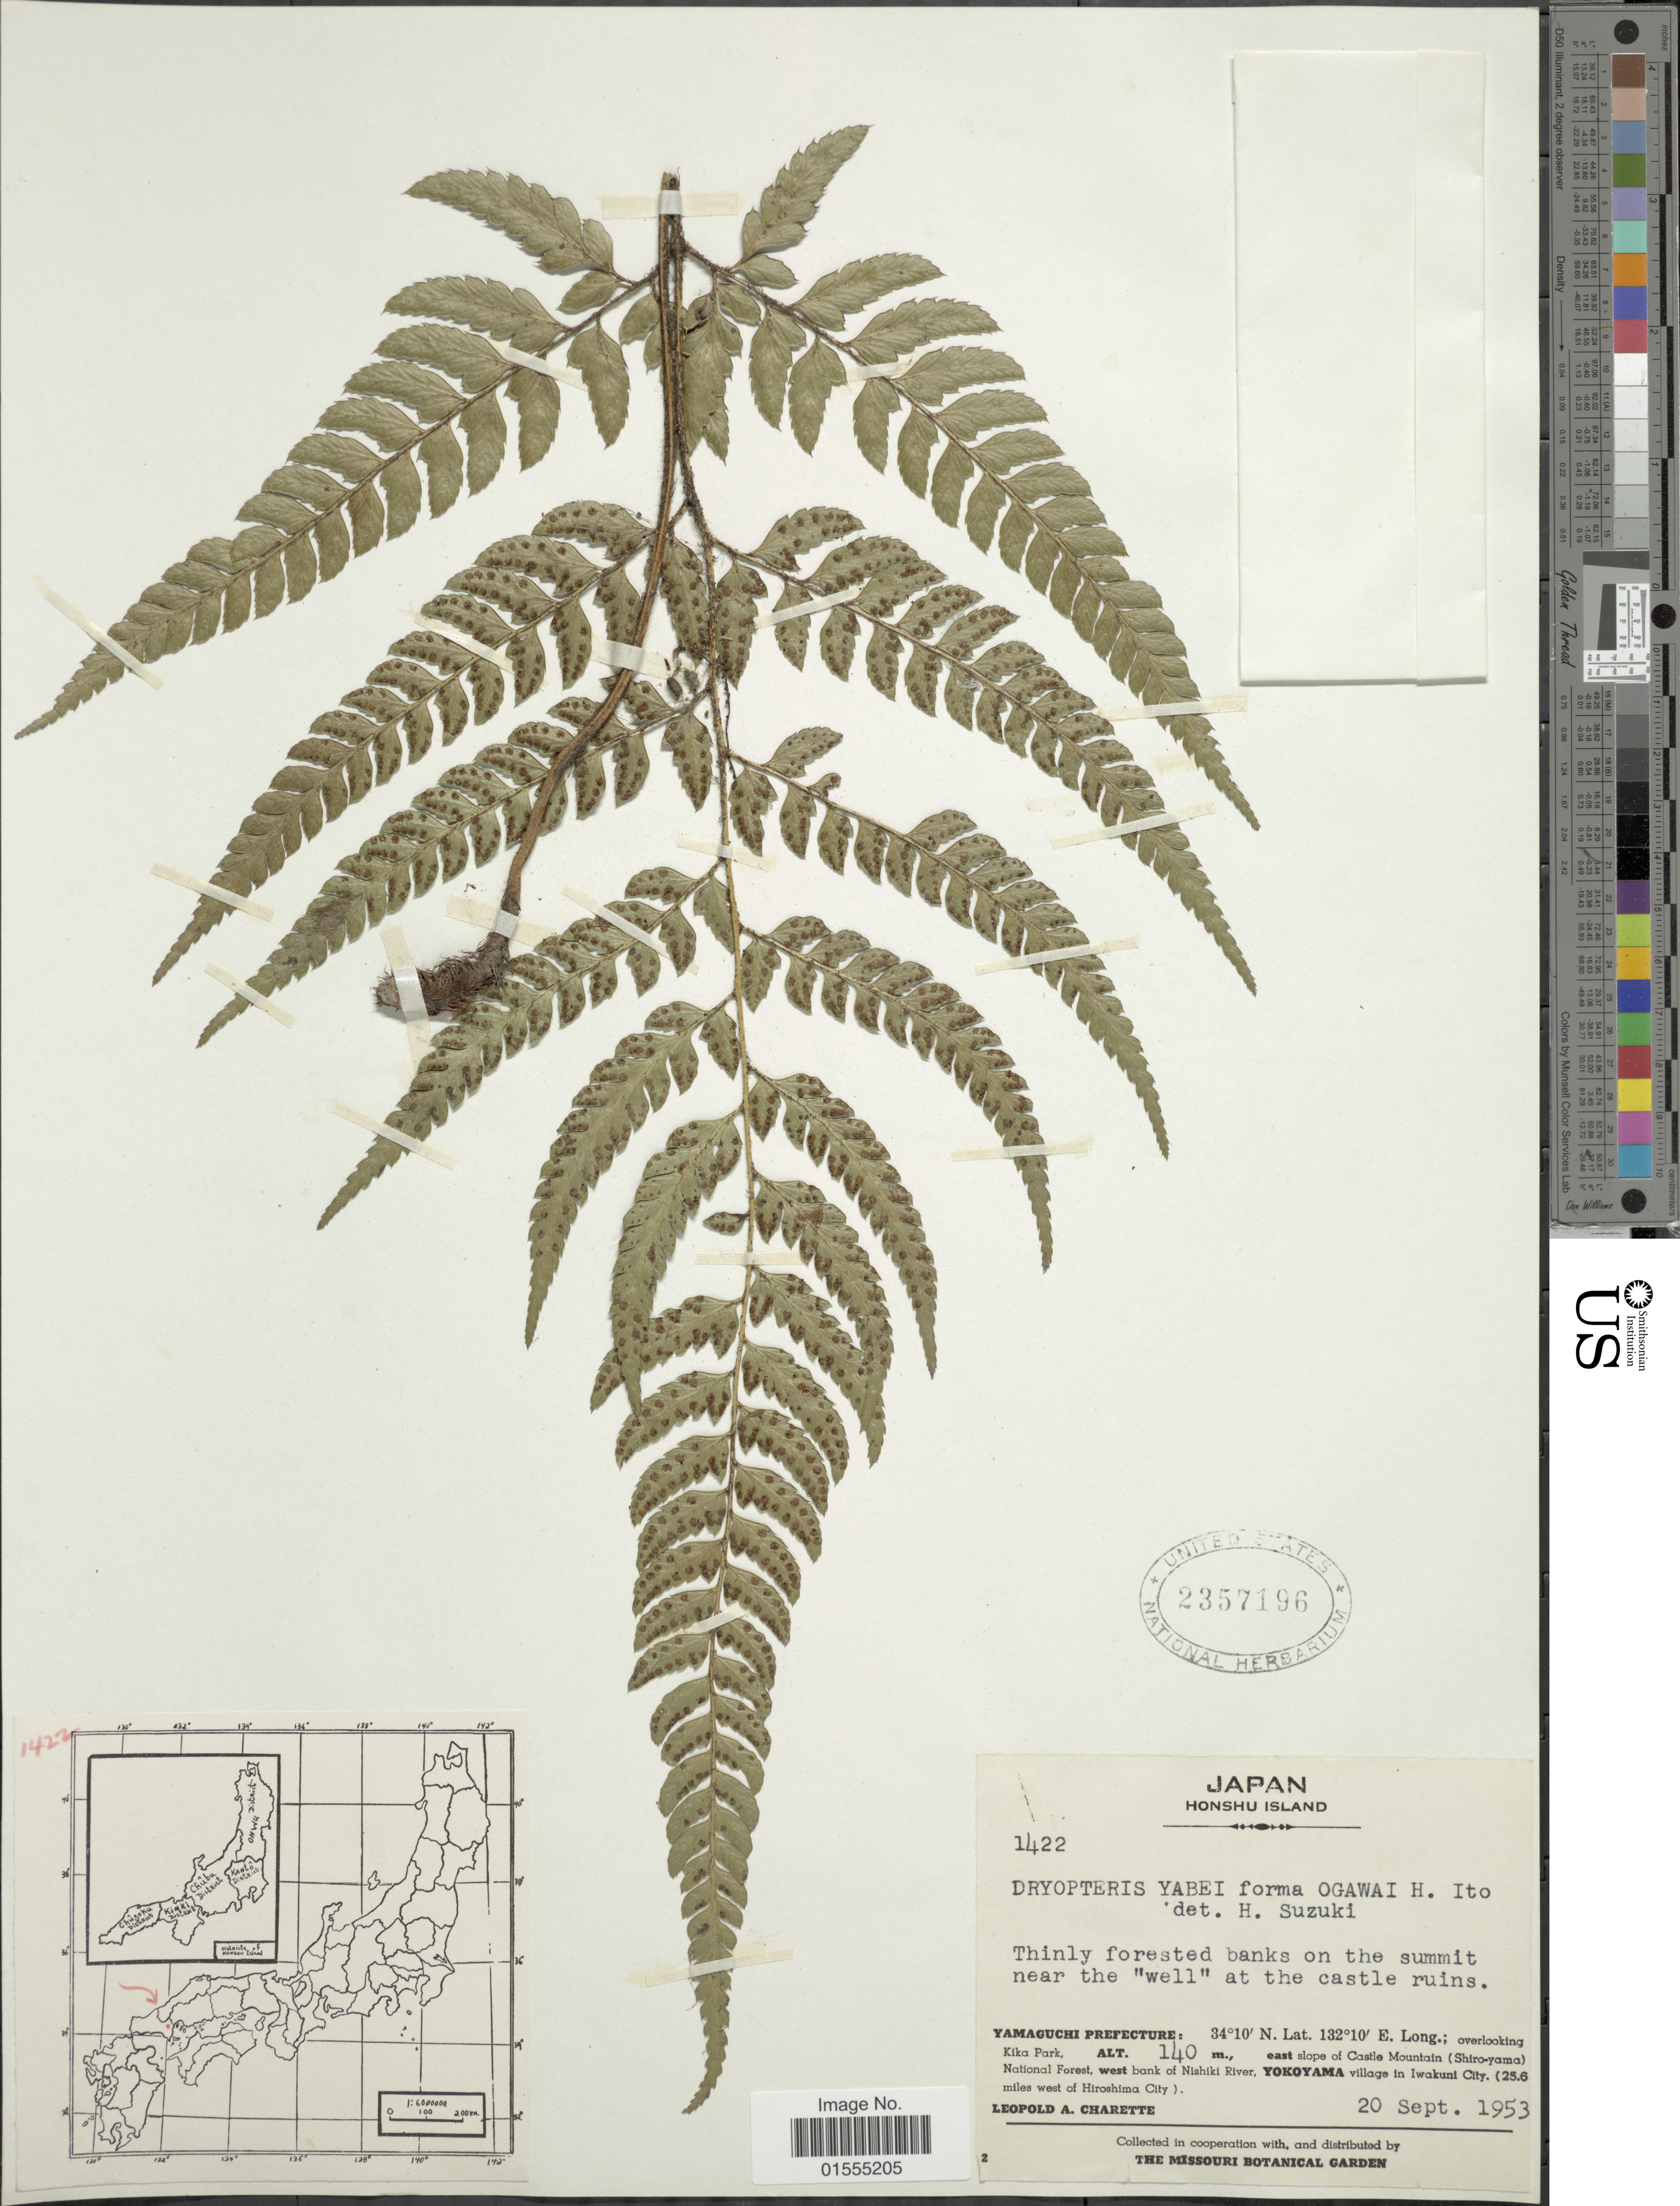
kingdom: Plantae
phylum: Tracheophyta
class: Polypodiopsida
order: Polypodiales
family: Dryopteridaceae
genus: Dryopteris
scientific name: Dryopteris yabei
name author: Hayata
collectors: L. A. Charette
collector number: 1422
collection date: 1953-09-20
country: Japan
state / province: Yamaguti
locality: Honshu Island, Yamaguchi Prefecture; overlooking Kika Park, east slope of Castle Mountain (Shiro-Yama) National Forest, west bank of Nishiki River, Yokoyama village in Iwakuni City (25.6 miles west of Hiroshima City)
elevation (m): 140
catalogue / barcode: US 2357196